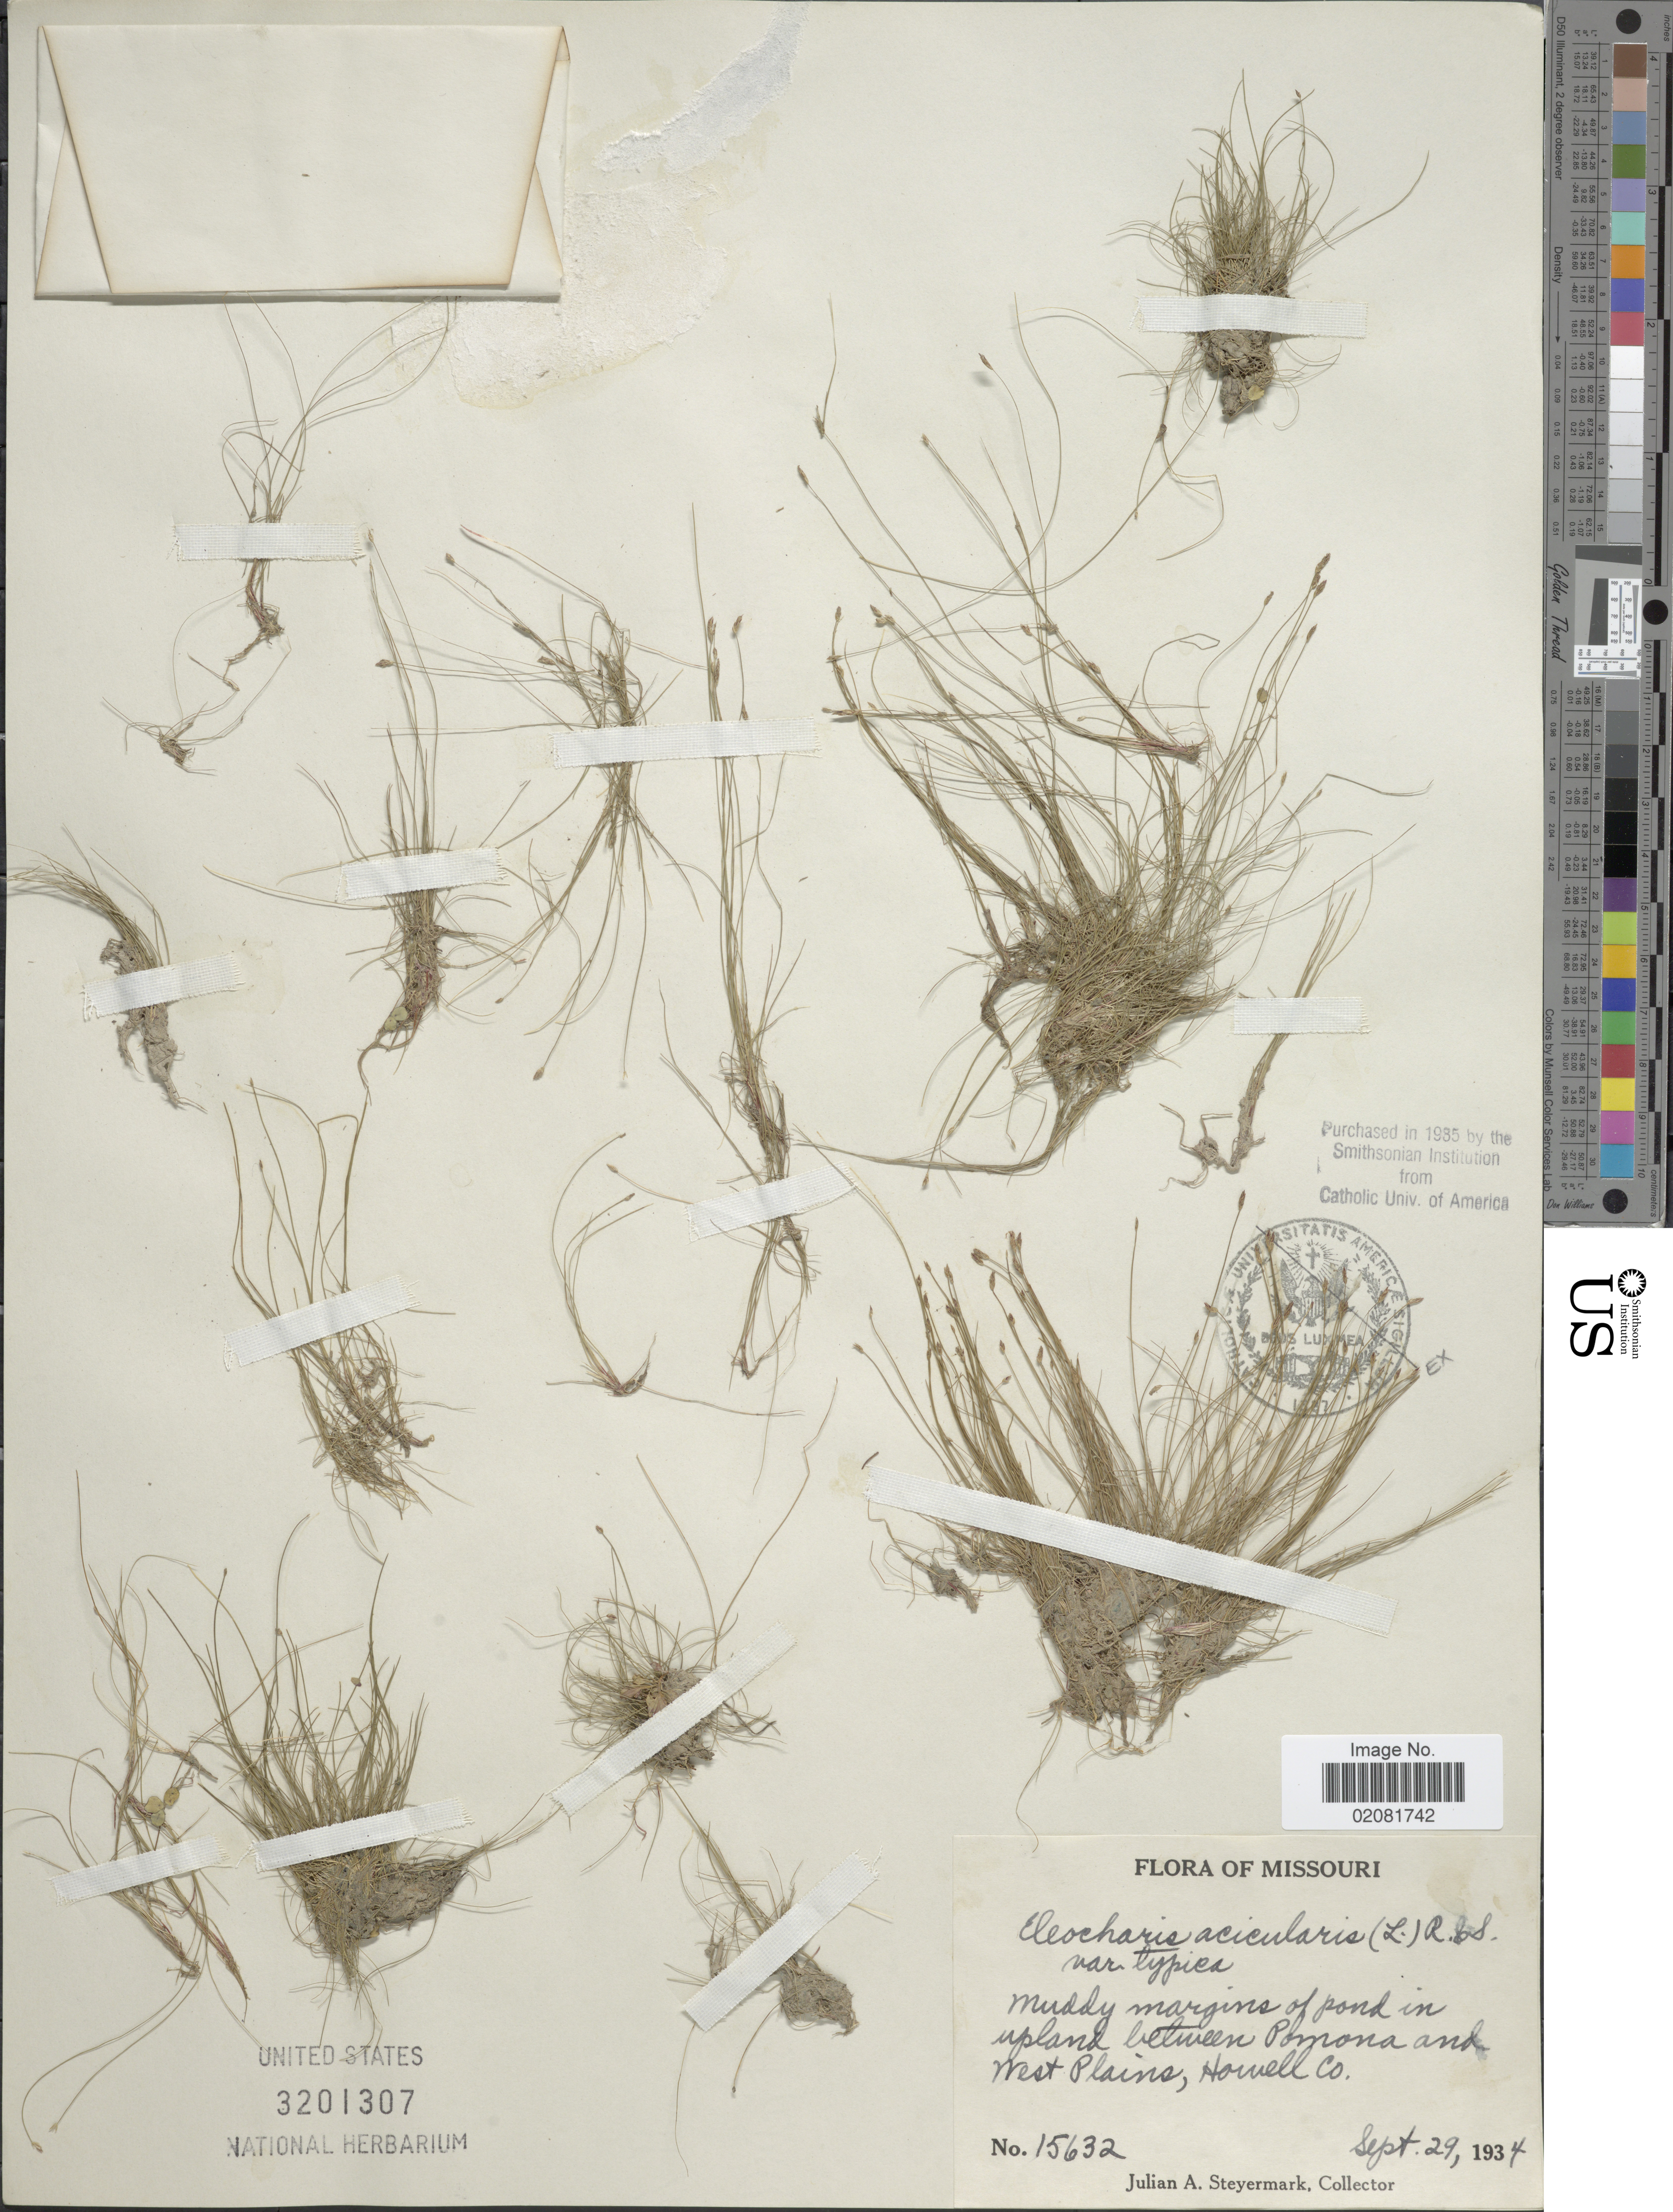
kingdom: Plantae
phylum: Tracheophyta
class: Liliopsida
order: Poales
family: Cyperaceae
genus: Eleocharis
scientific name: Eleocharis acicularis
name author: (L.) Roem. & Schult.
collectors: J. Steyermark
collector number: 15632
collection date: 1934-09-29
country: United States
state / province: Missouri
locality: Muddy margins of pond in upland between Pomona and West Plains, Howell Co.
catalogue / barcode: US 3201307